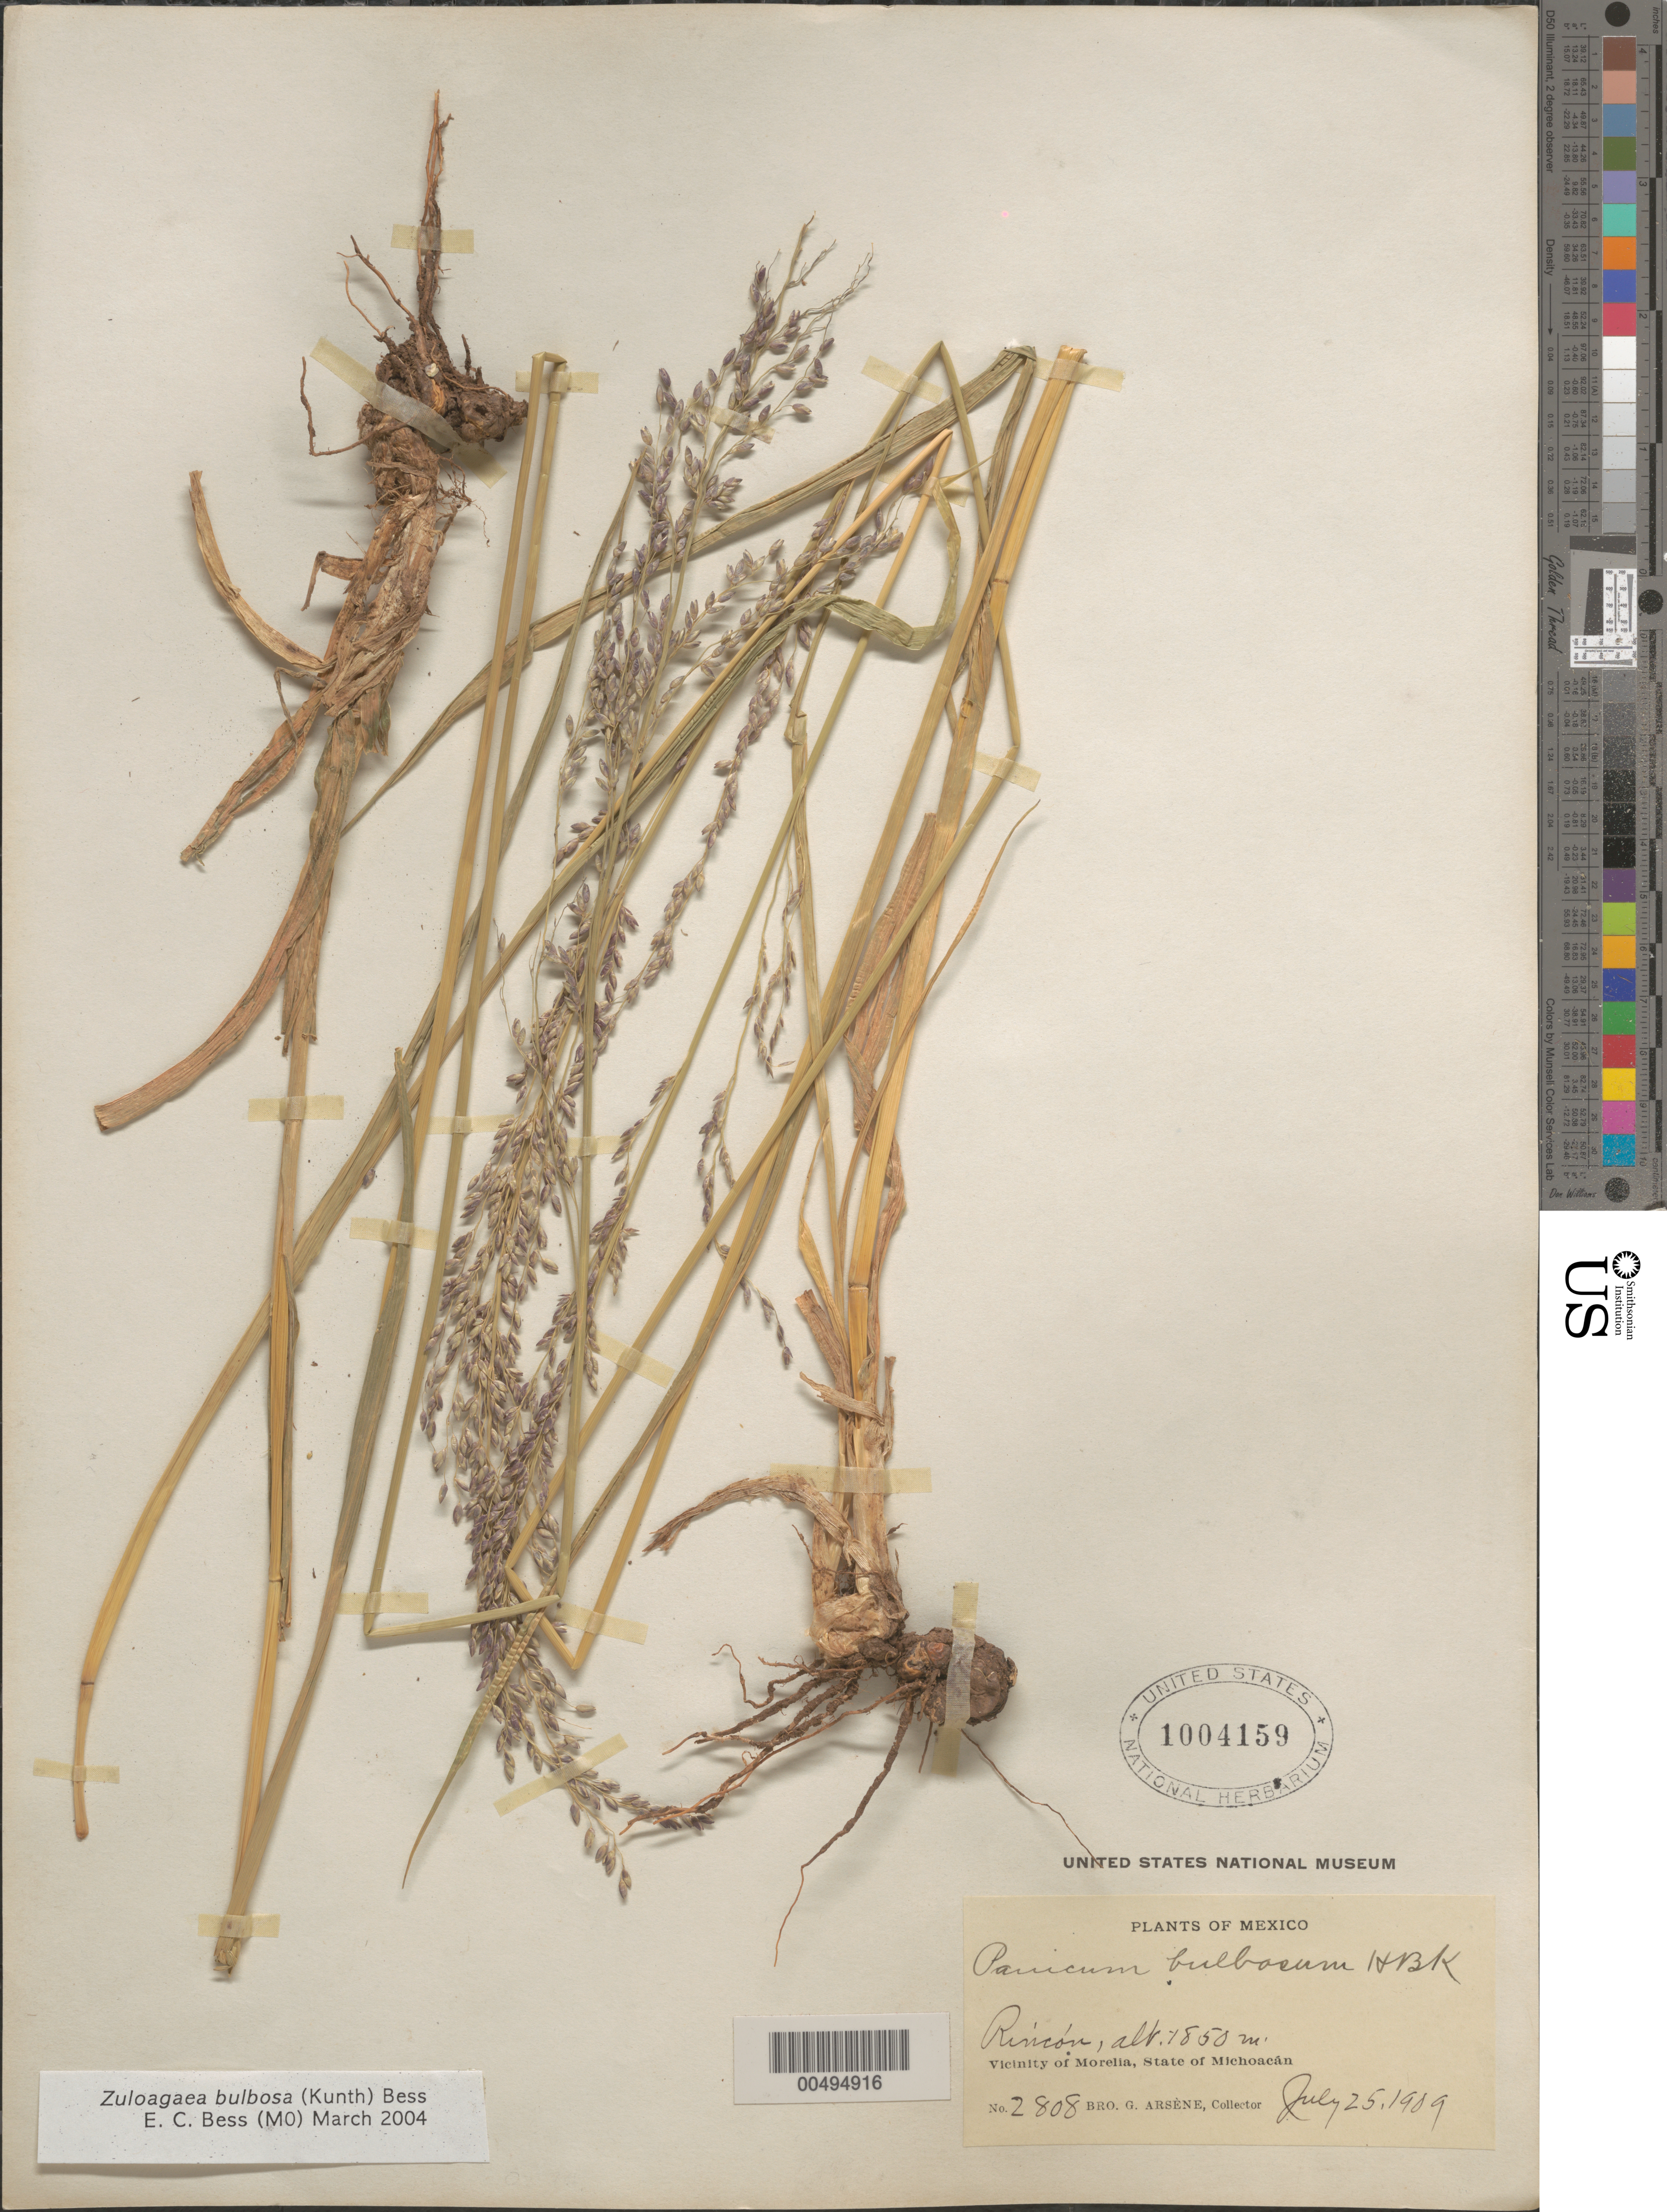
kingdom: Plantae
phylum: Tracheophyta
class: Liliopsida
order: Poales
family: Poaceae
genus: Panicum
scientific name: Panicum bulbosum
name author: Kunth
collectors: Bro. G. Arsène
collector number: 2808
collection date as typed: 25 Jul 1909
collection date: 1909-07-25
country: Mexico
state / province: Michoacán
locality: Rinc¢n, vicinity of Morelia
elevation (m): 1850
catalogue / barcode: US 1004159